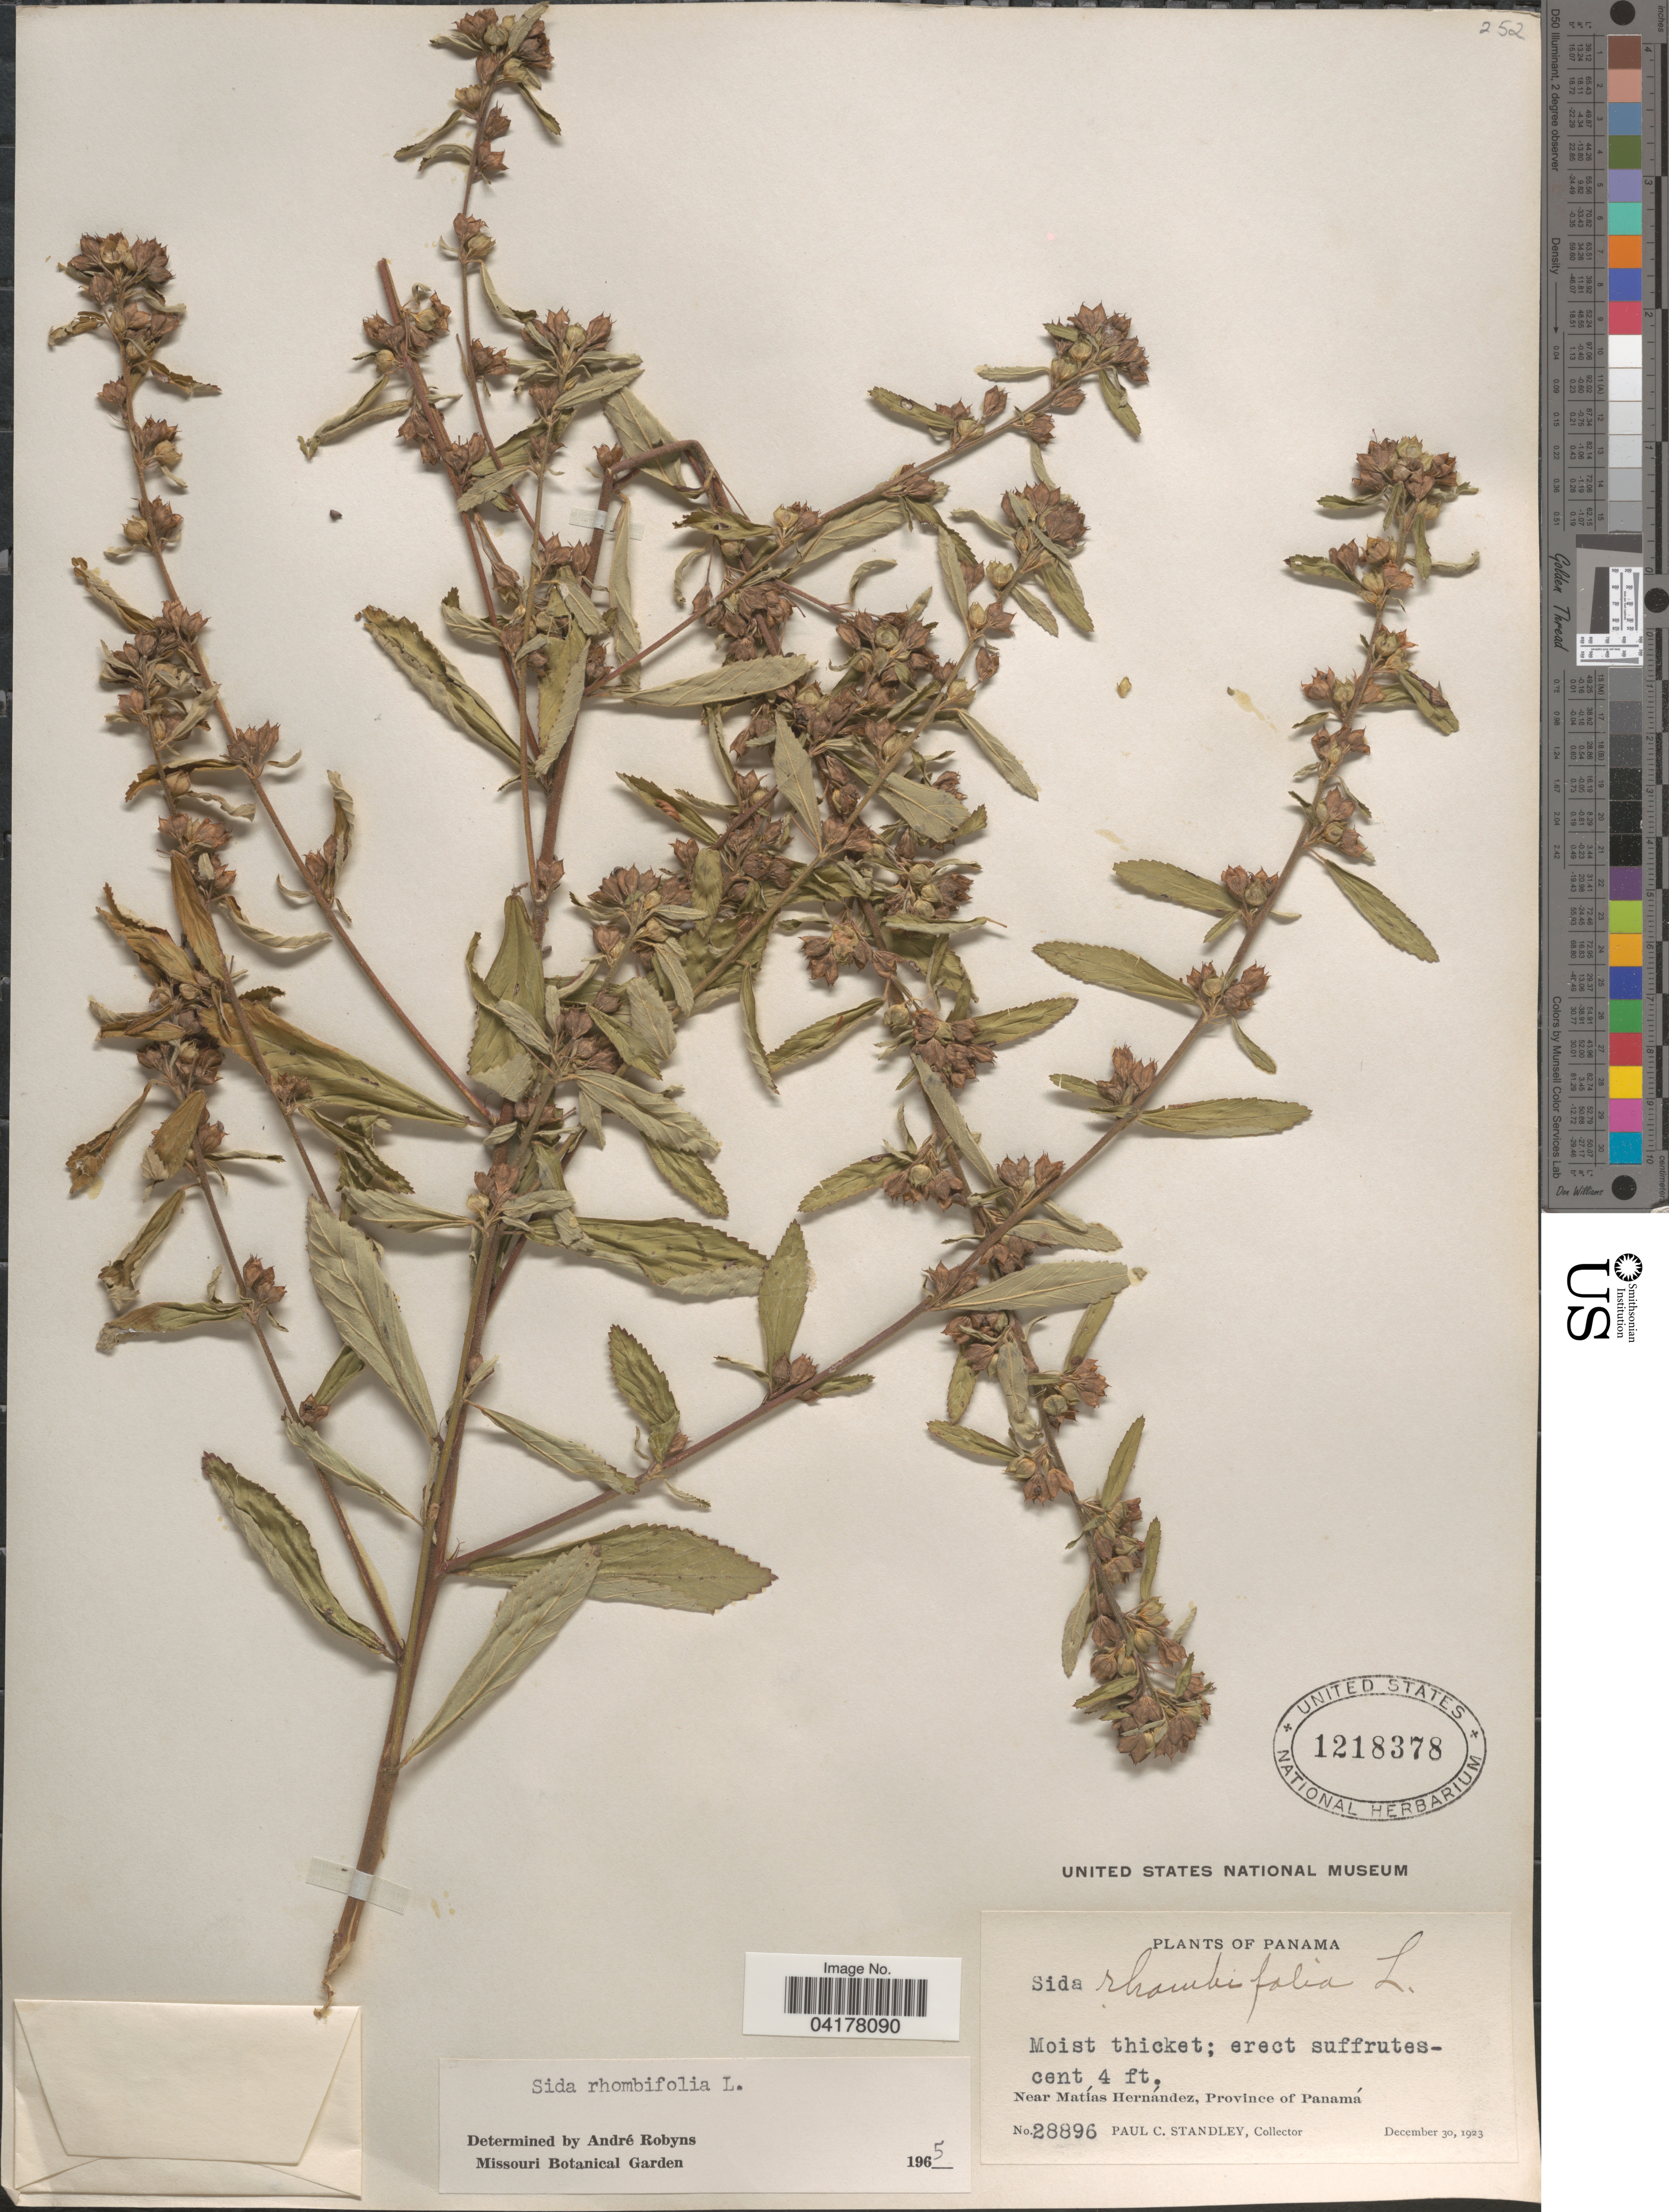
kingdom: Plantae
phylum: Tracheophyta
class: Magnoliopsida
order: Malvales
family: Malvaceae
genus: Sida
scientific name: Sida rhombifolia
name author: L.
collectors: P. C. Standley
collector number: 28896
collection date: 1923-12-30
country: Panama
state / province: Panamá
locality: Near Matías Hernández.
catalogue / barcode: US 1218378